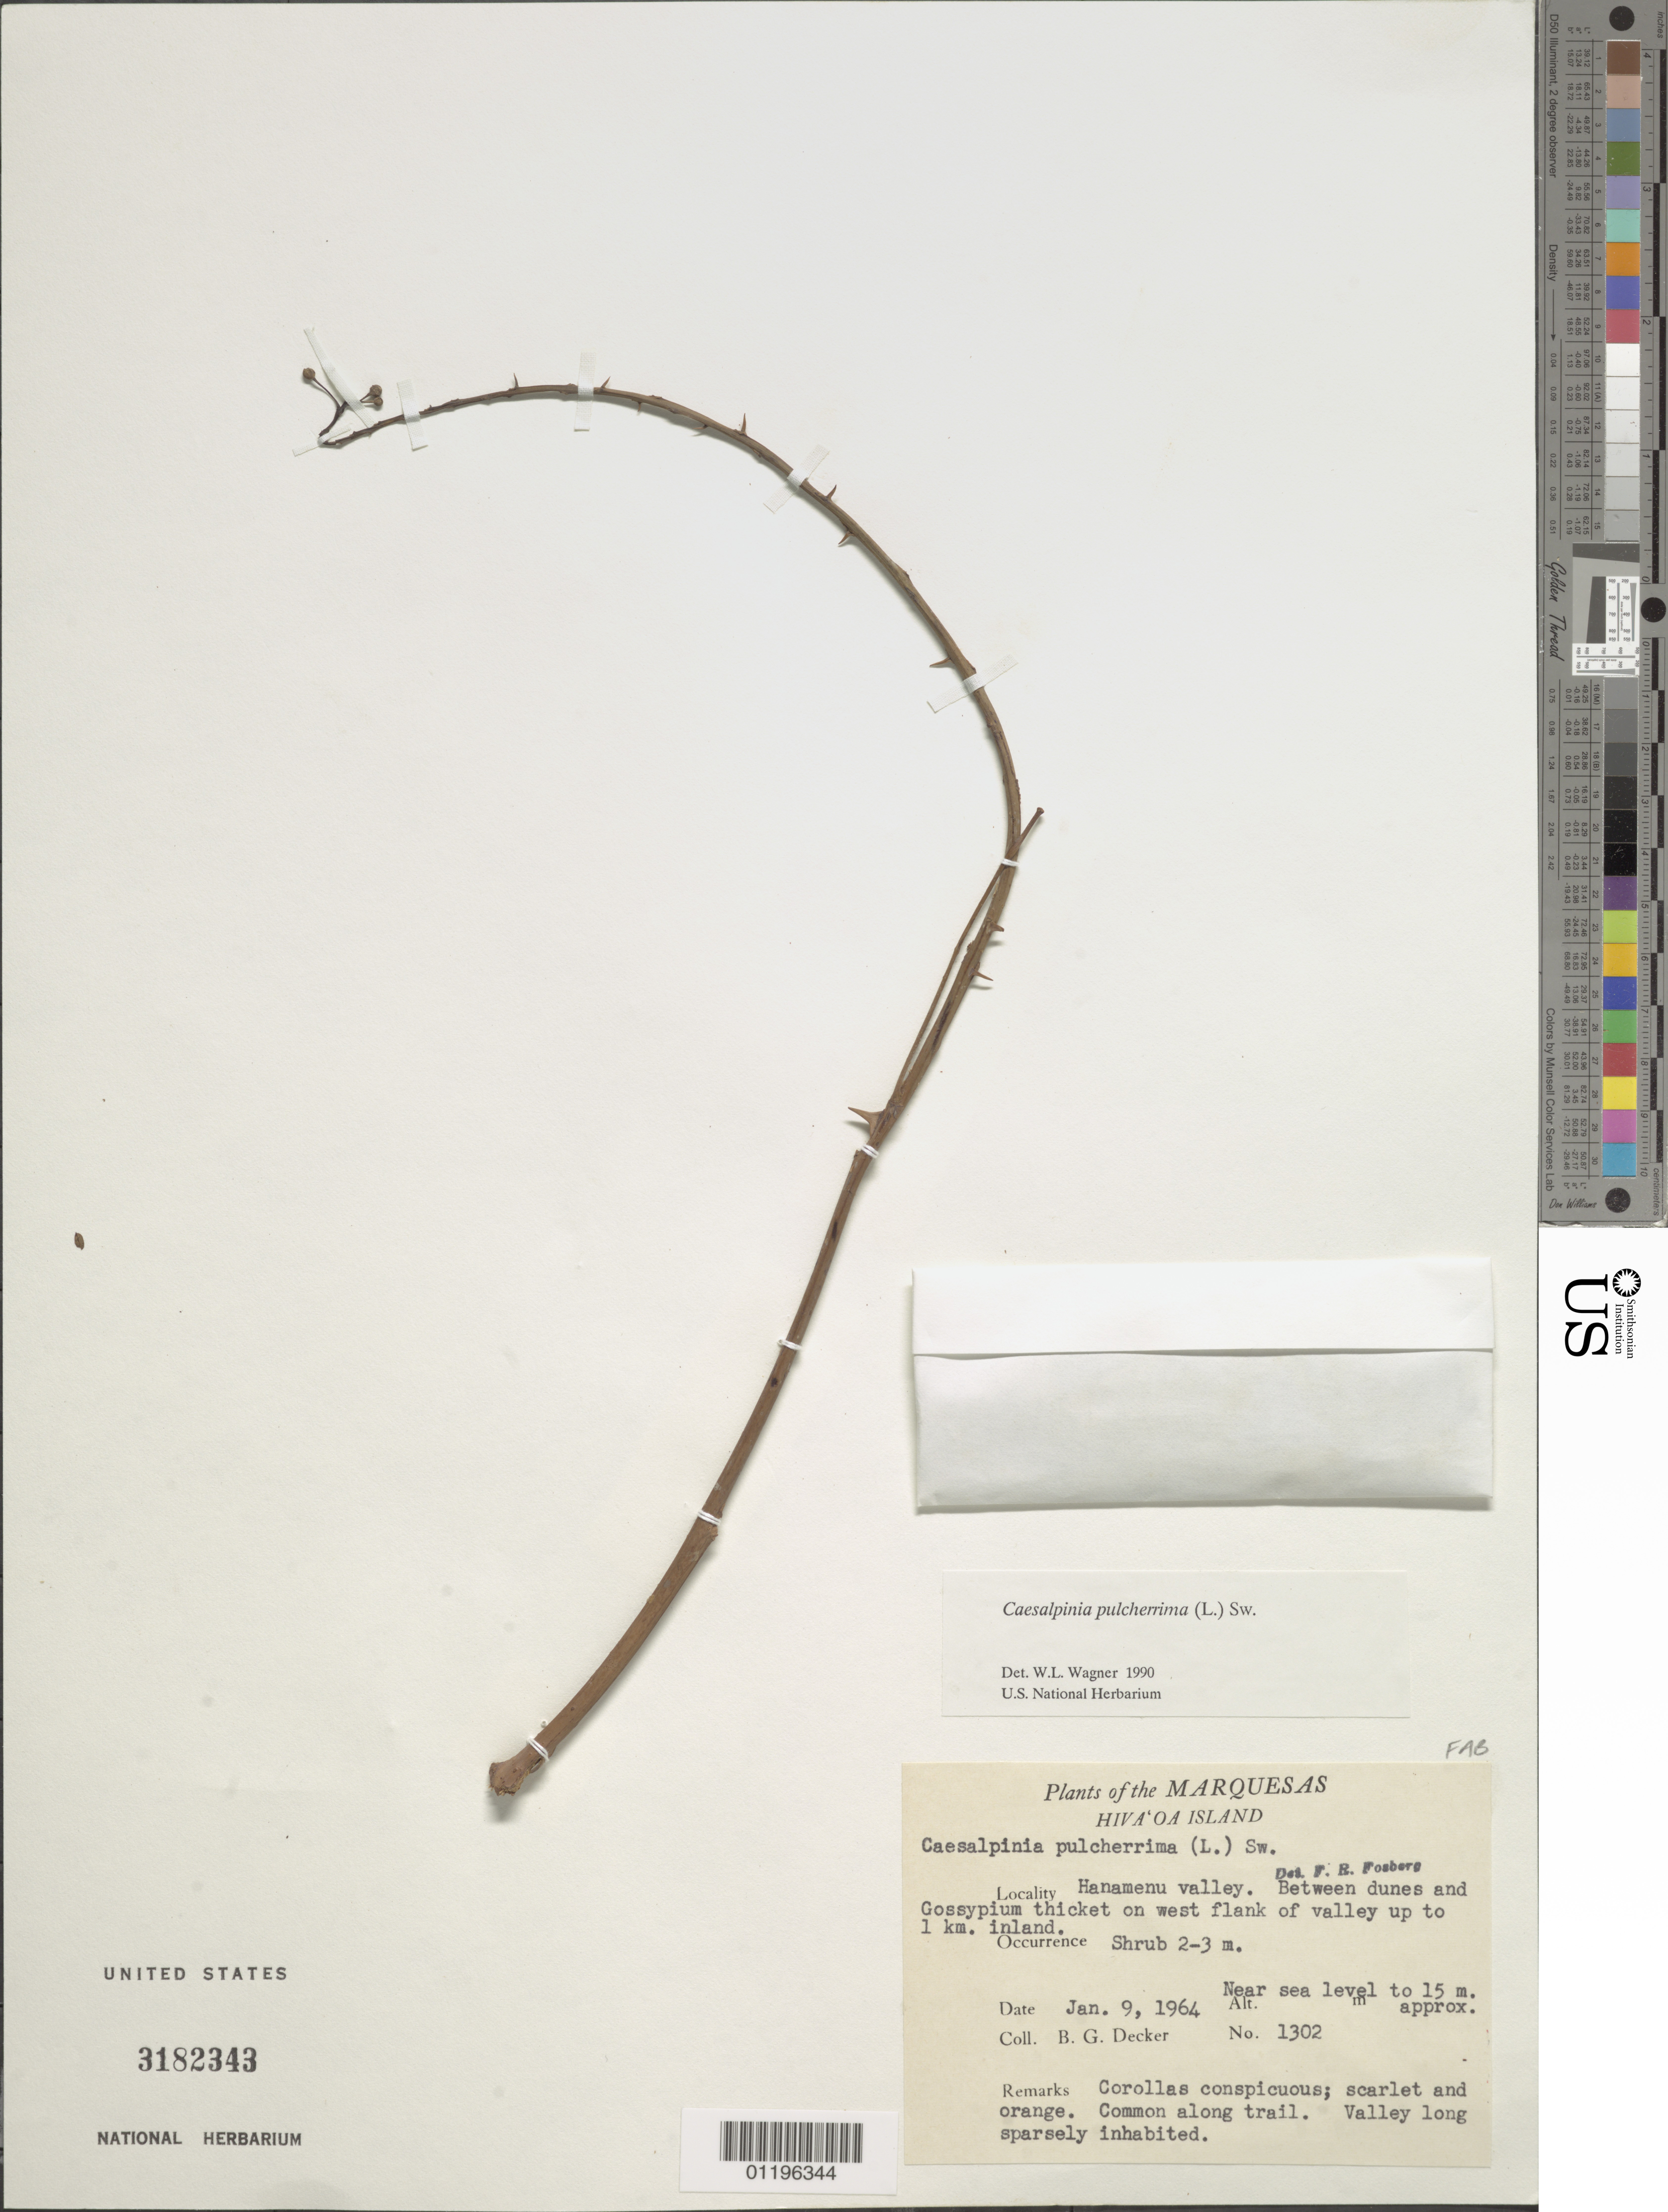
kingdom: Plantae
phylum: Tracheophyta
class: Magnoliopsida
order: Fabales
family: Fabaceae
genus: Caesalpinia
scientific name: Caesalpinia pulcherrima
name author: (L.) Sw.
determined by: Wagner, W. L., (BOT), Smithsonian Institution - National Museum of Natural History (UNITED STATES)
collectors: B. G. Decker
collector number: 1302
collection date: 1964-01-09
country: French Polynesia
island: Hiva Oa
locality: Hanamenu Valley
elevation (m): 0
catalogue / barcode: US 3182343